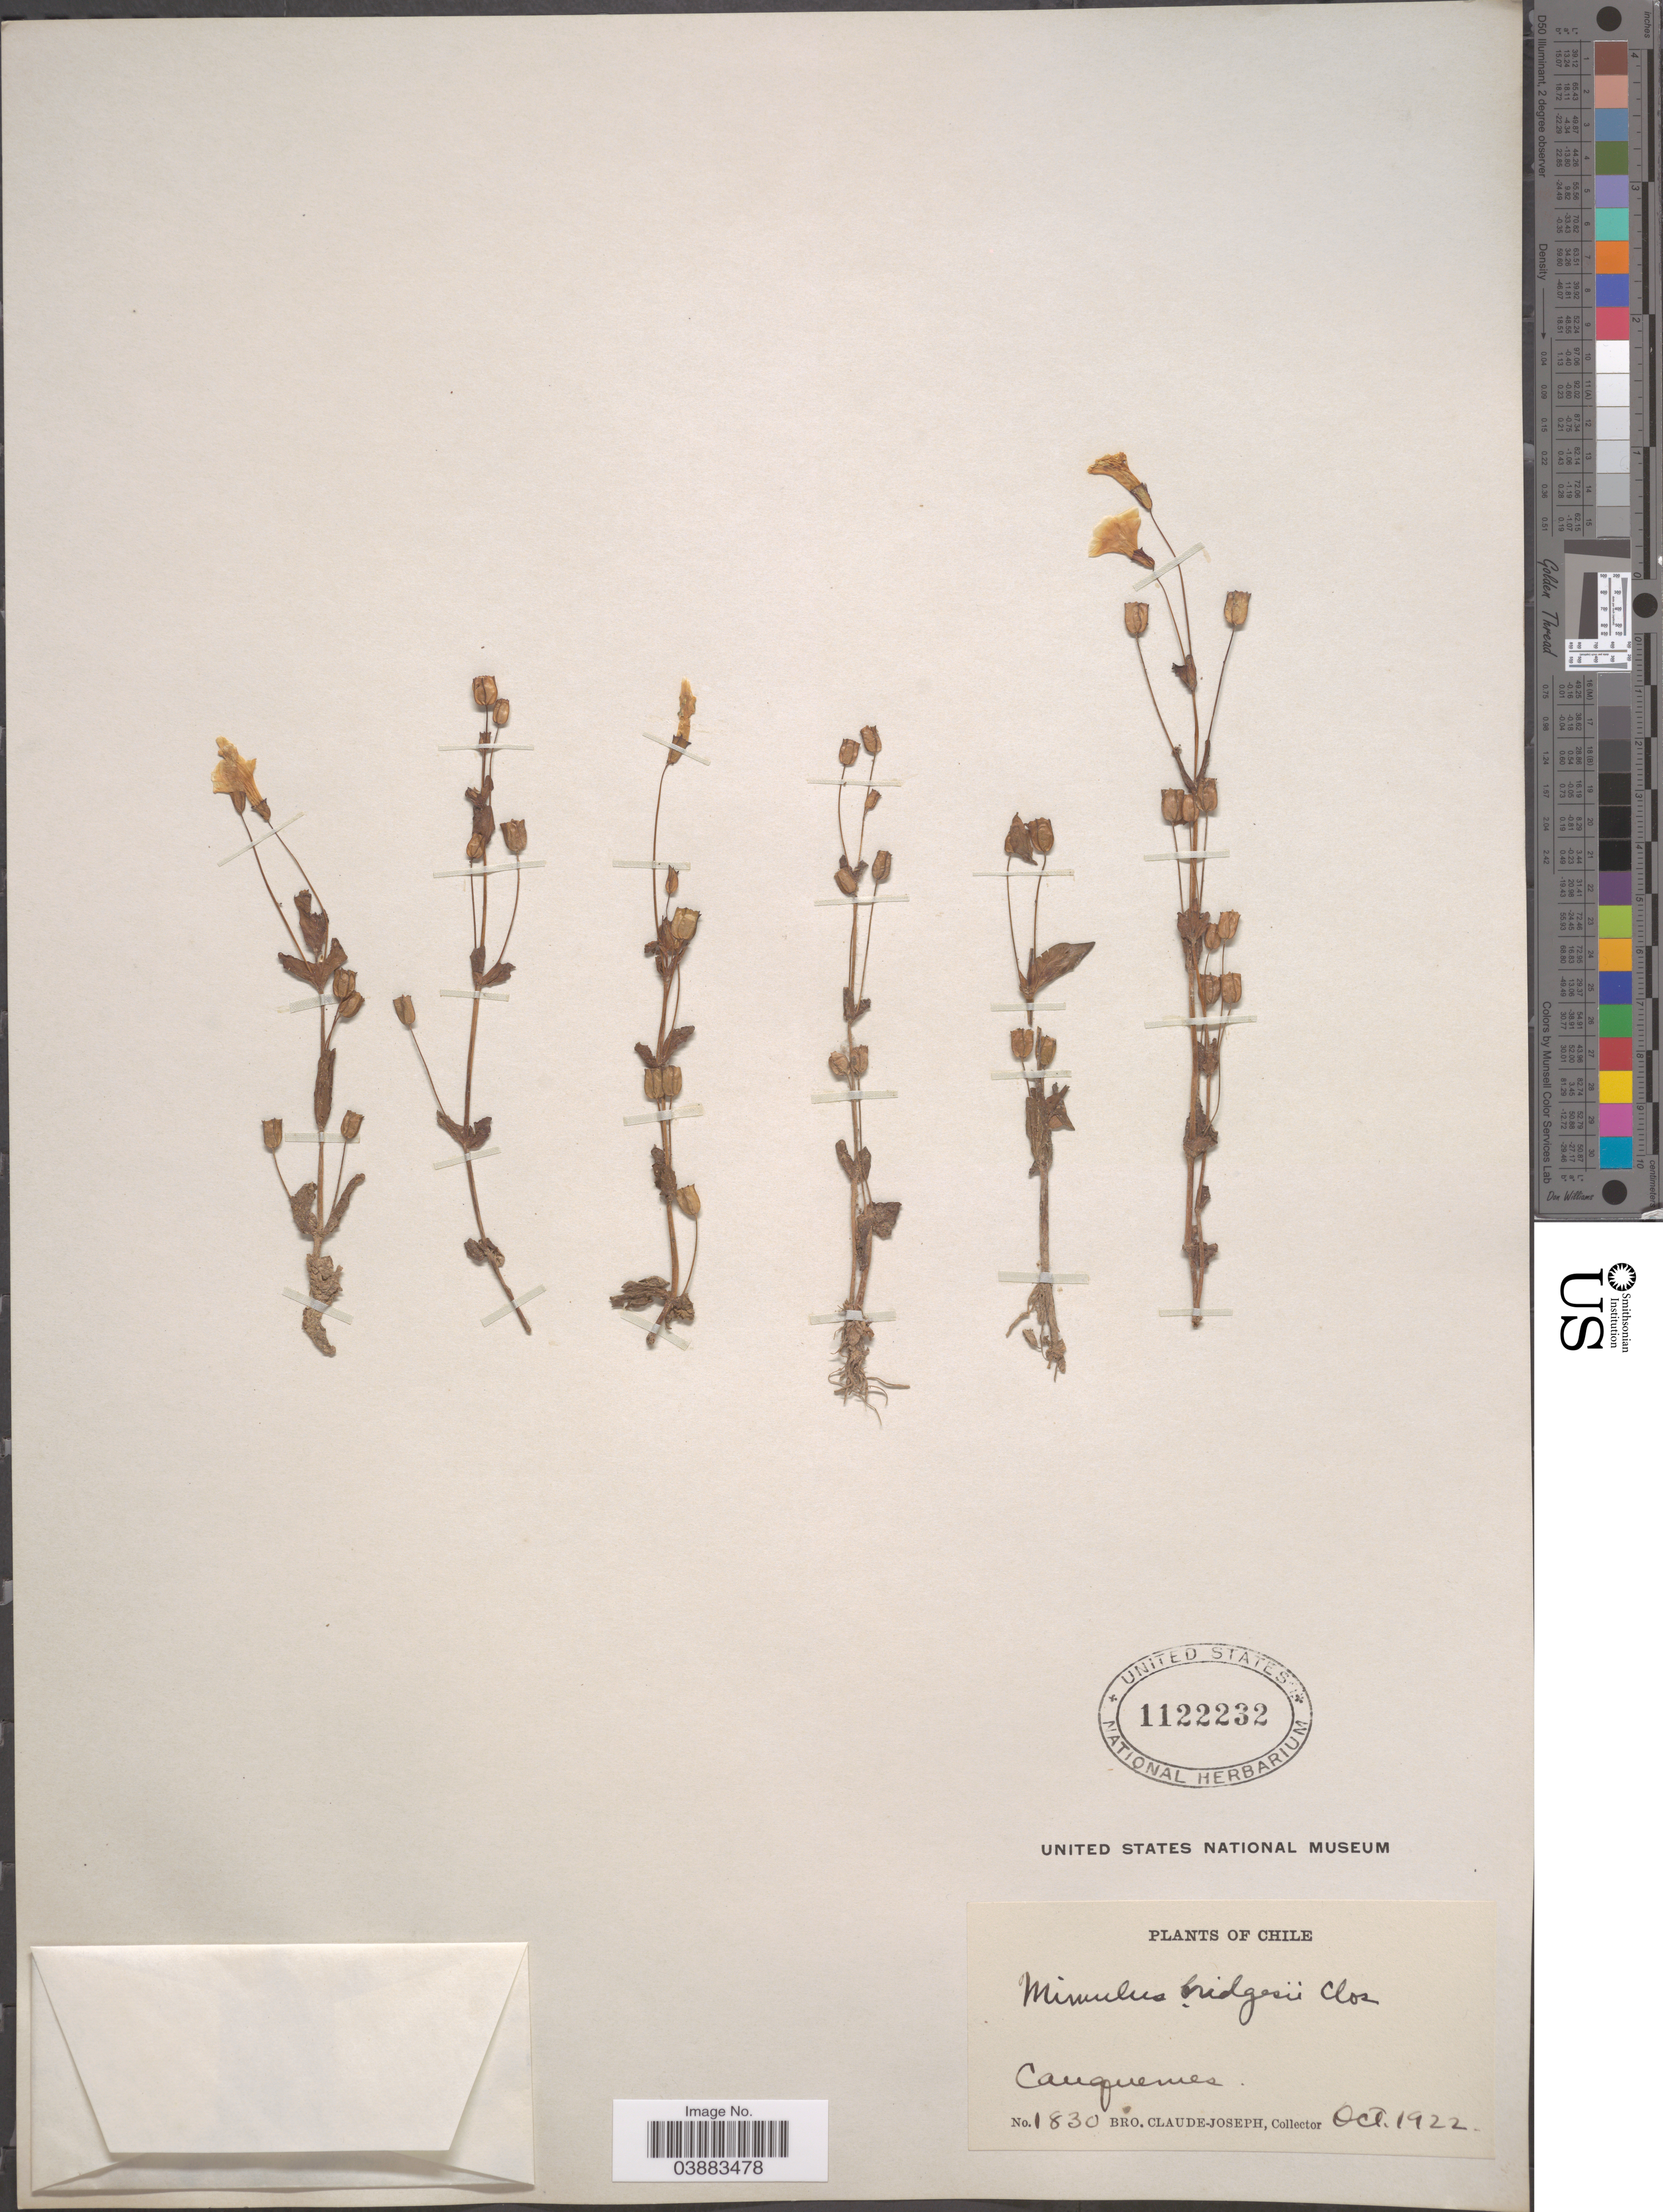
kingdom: Plantae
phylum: Tracheophyta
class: Magnoliopsida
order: Lamiales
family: Phrymaceae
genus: Mimulus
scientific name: Mimulus bridgesii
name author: Clos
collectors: Bro. Claude-Joseph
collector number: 1830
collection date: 1922-10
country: Chile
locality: Cauquemes.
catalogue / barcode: US 1122232